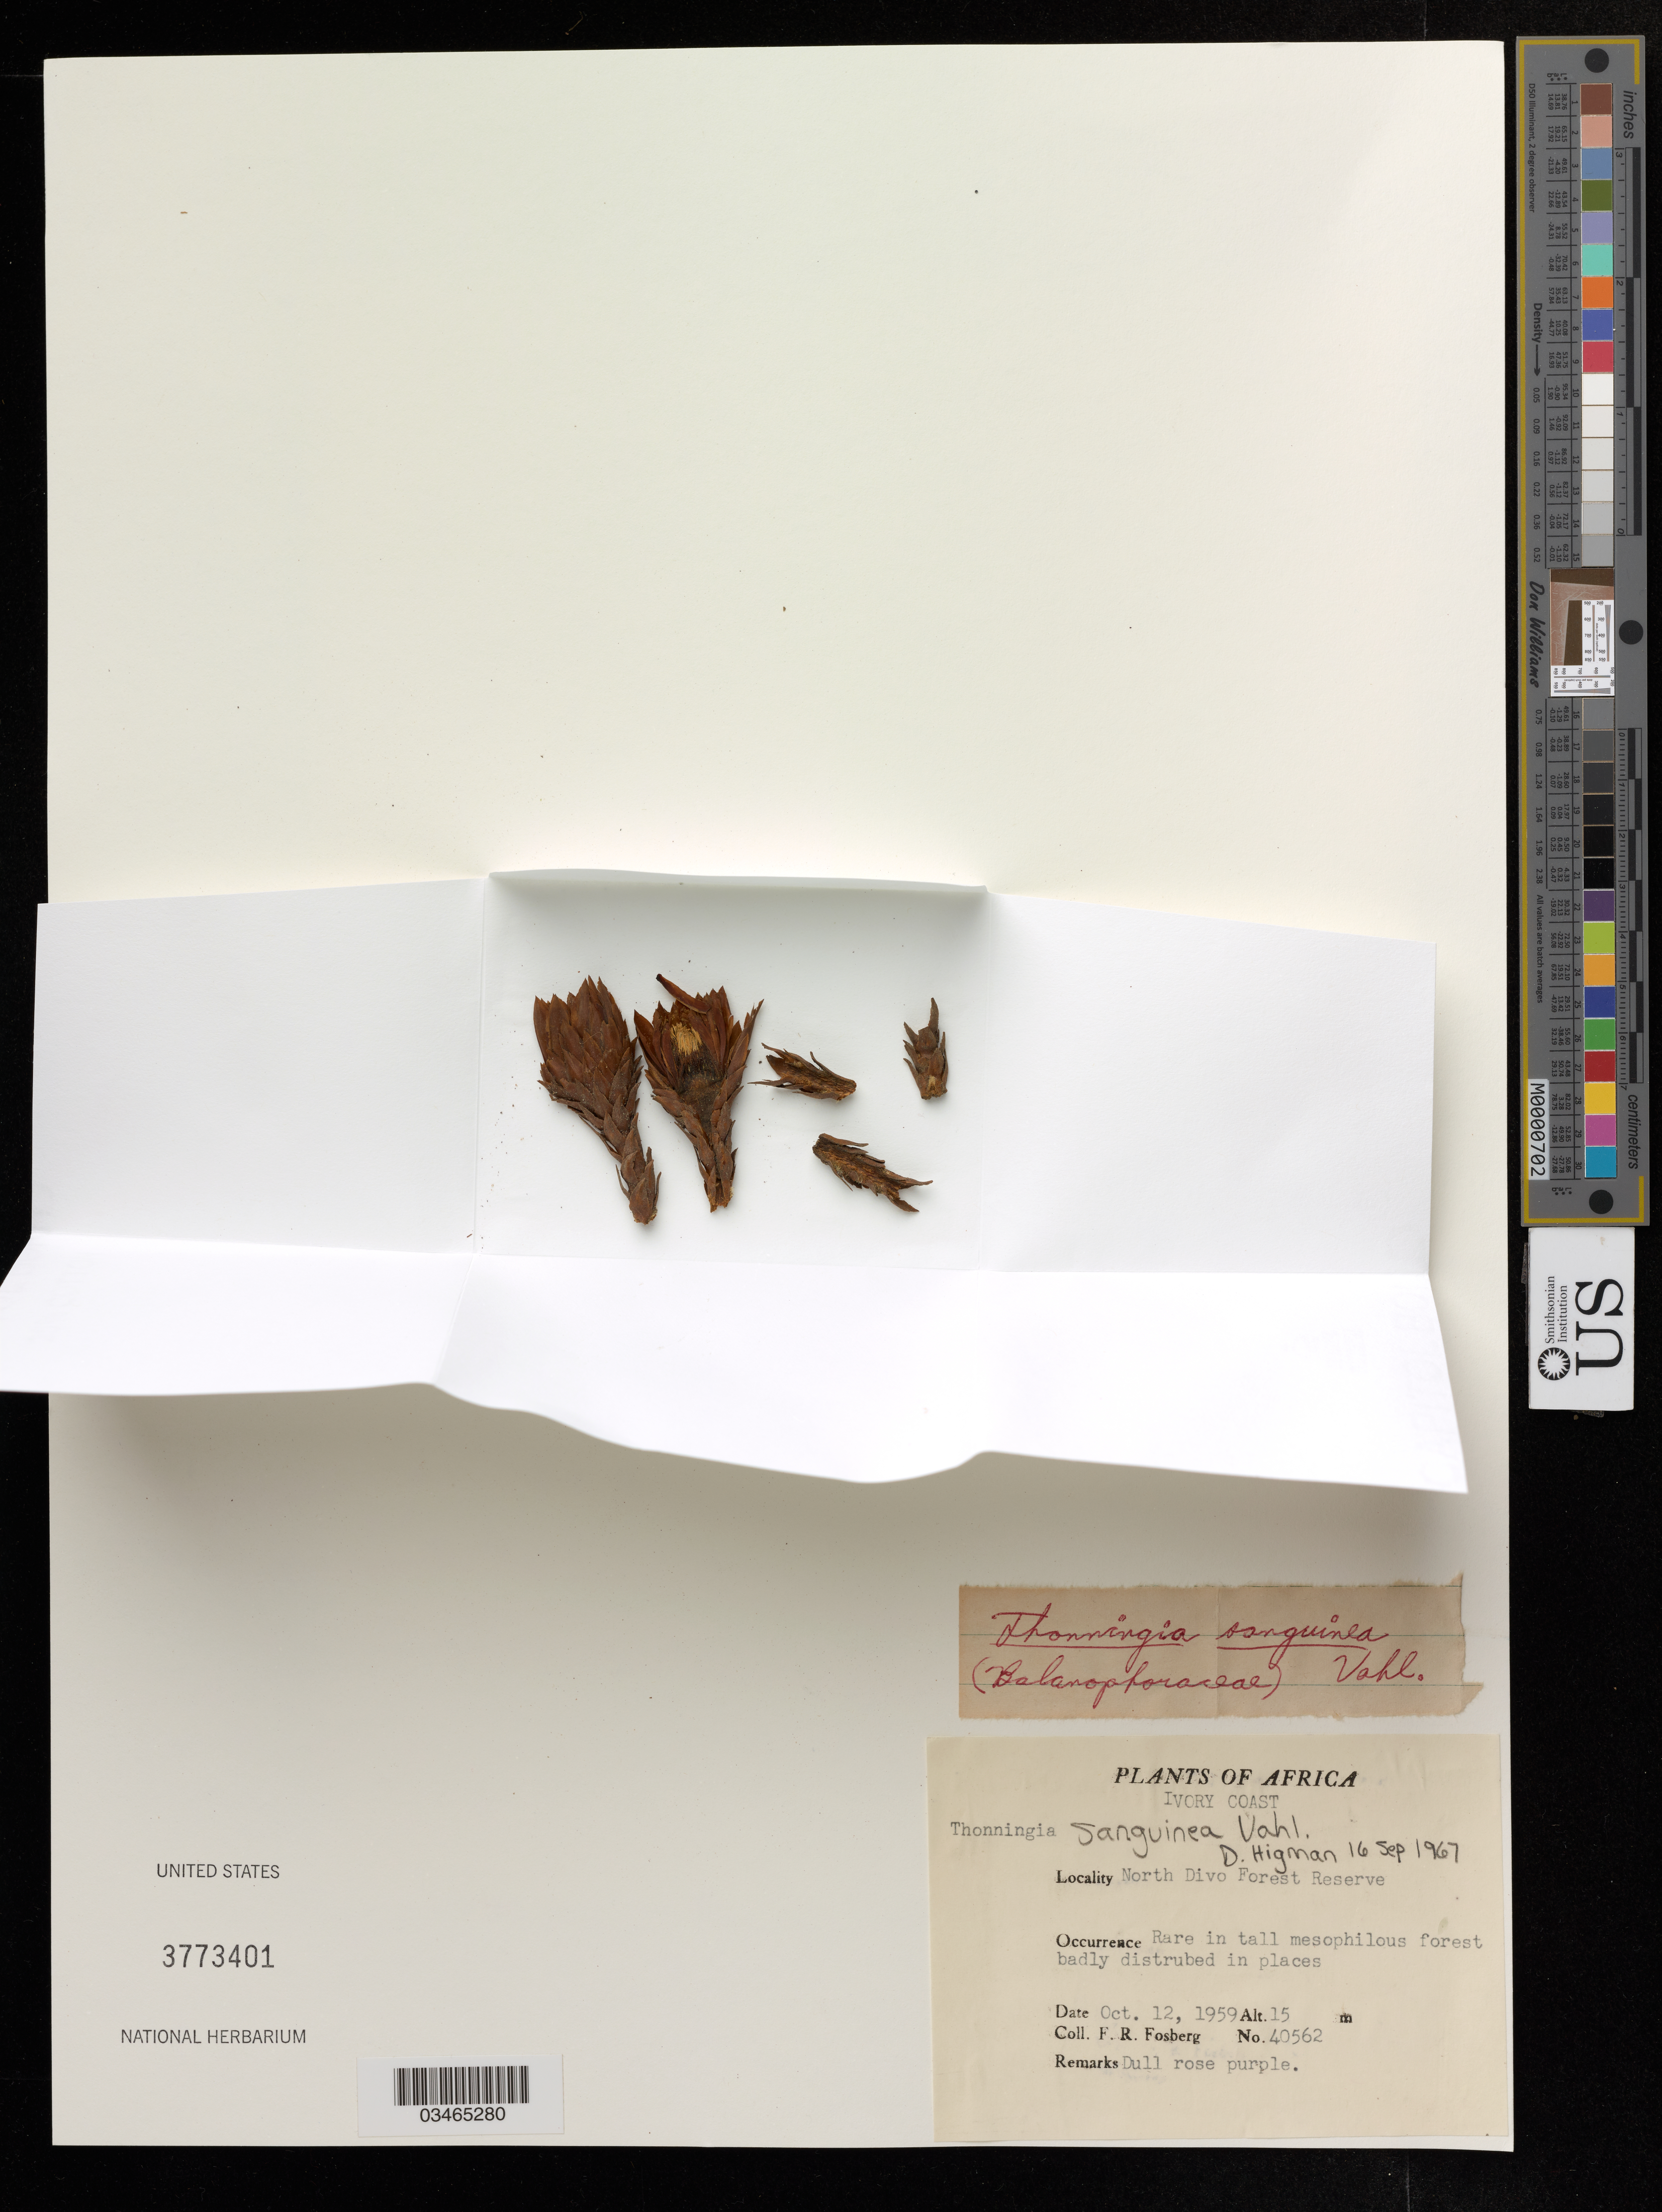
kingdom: Plantae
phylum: Tracheophyta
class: Magnoliopsida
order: Santalales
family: Balanophoraceae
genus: Thonningia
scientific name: Thonningia sanguinea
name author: Vahl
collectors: F. R. Fosberg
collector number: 40562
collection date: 1959-10-12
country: Ivory Coast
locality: North Divo Forest Reserve.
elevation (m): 15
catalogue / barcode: US 3773401